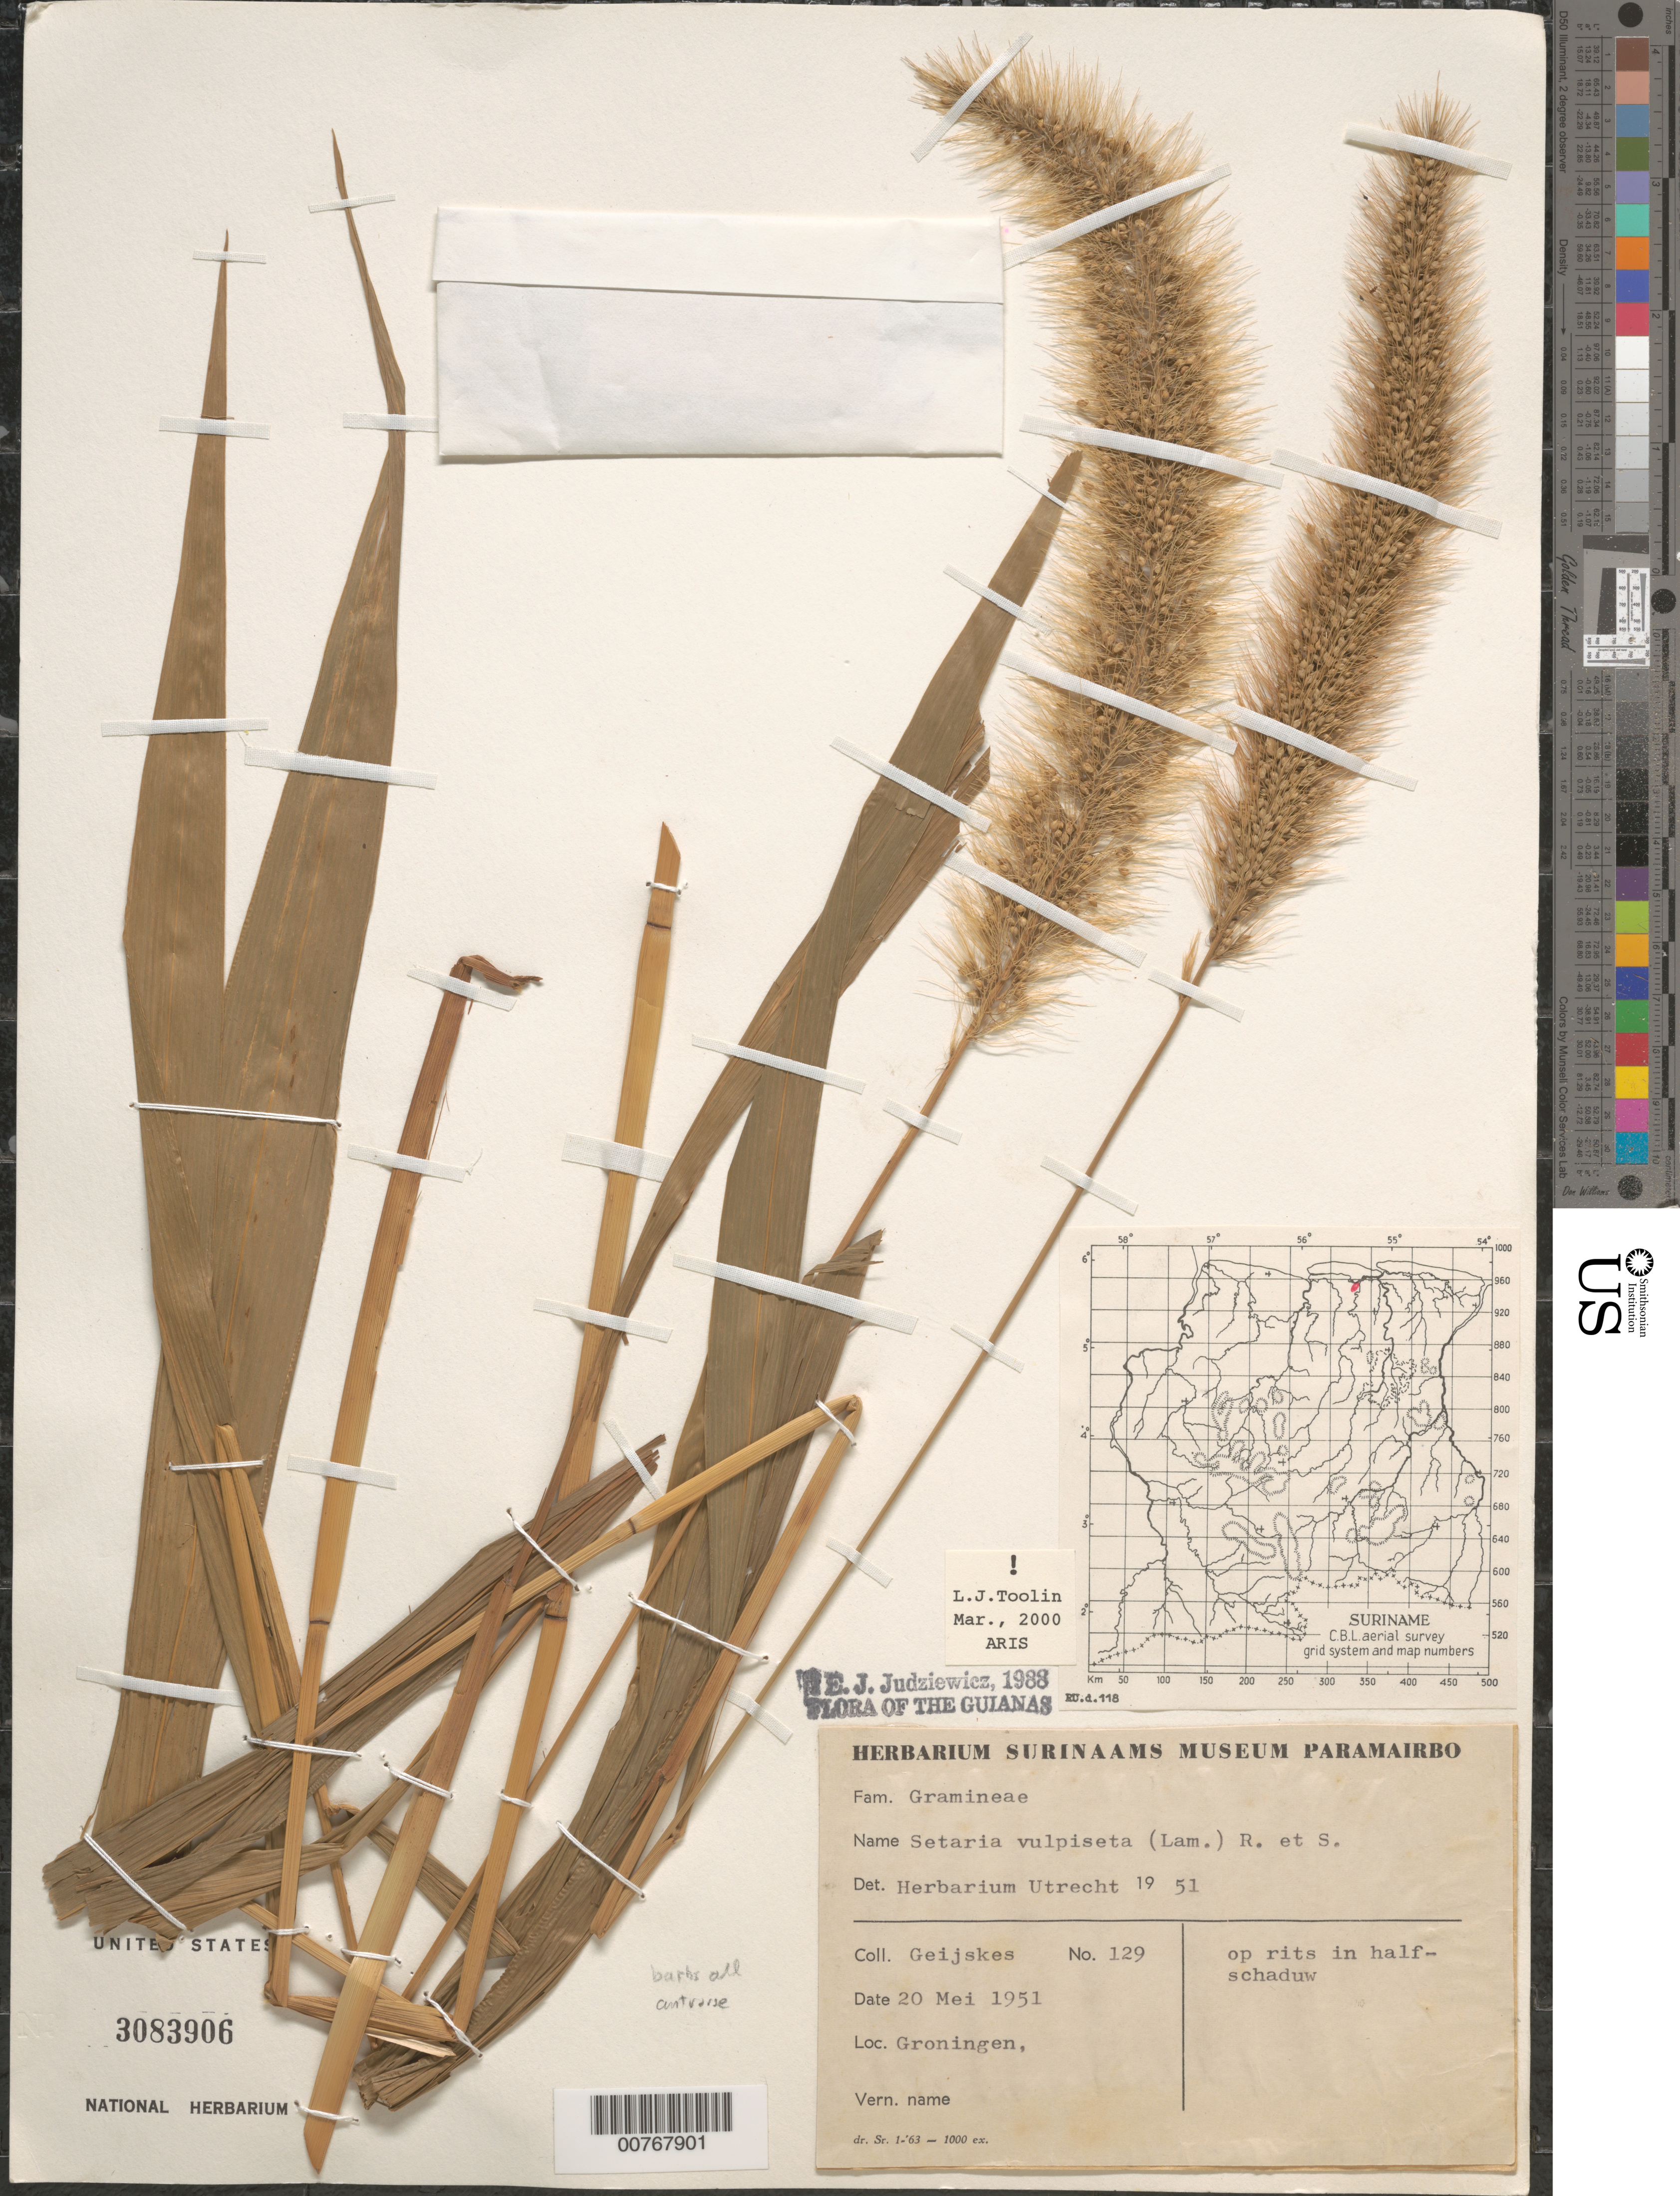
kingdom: Plantae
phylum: Tracheophyta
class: Liliopsida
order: Poales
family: Poaceae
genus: Setaria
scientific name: Setaria vulpiseta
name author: (Lam.) Roem. & Schult.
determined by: Toolin, L. J.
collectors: D. Geijskes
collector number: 129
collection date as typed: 20-May-51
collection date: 1951-05-20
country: Suriname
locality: Groningen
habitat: Op rits in half-schaduw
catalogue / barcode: US 3083906